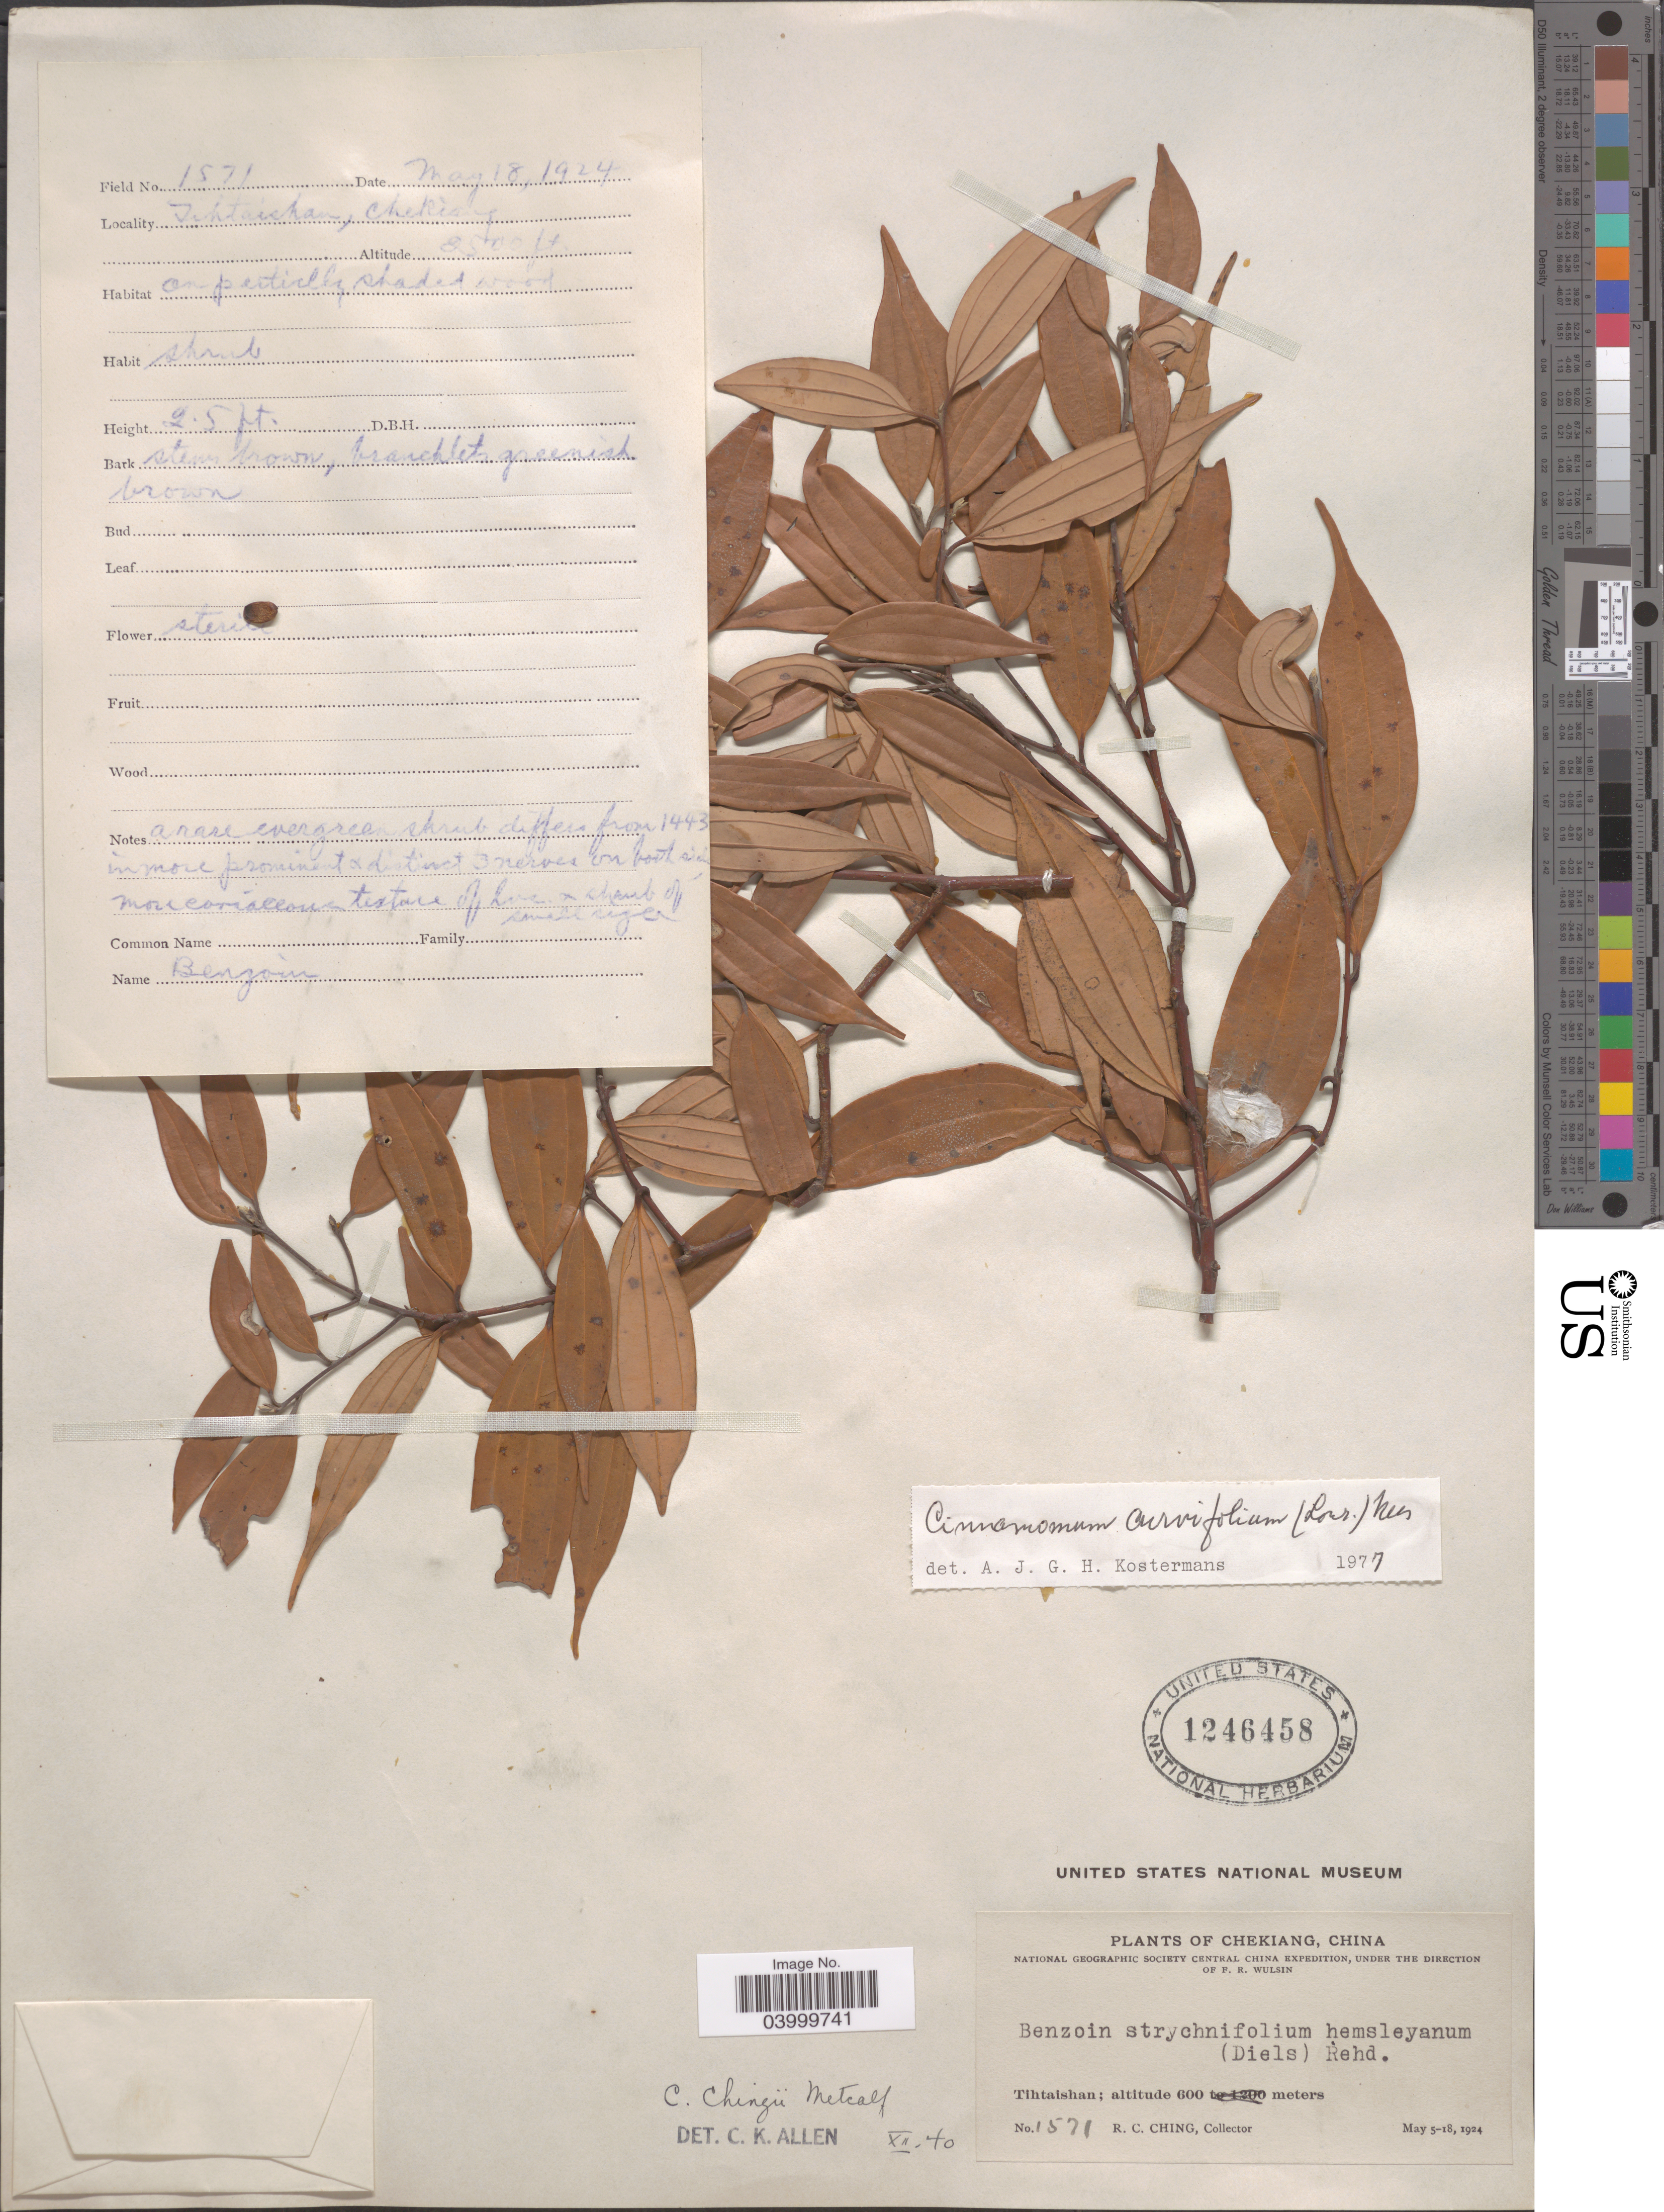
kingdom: Plantae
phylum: Tracheophyta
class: Magnoliopsida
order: Laurales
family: Lauraceae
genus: Cinnamomum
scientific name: Cinnamomum curvifolium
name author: (Lam.) Nees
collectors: R. C. Ching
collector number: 1571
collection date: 1924-05-18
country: China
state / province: Zhejiang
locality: Chekiang. Tihtaishan.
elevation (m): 2591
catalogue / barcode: US 1246458